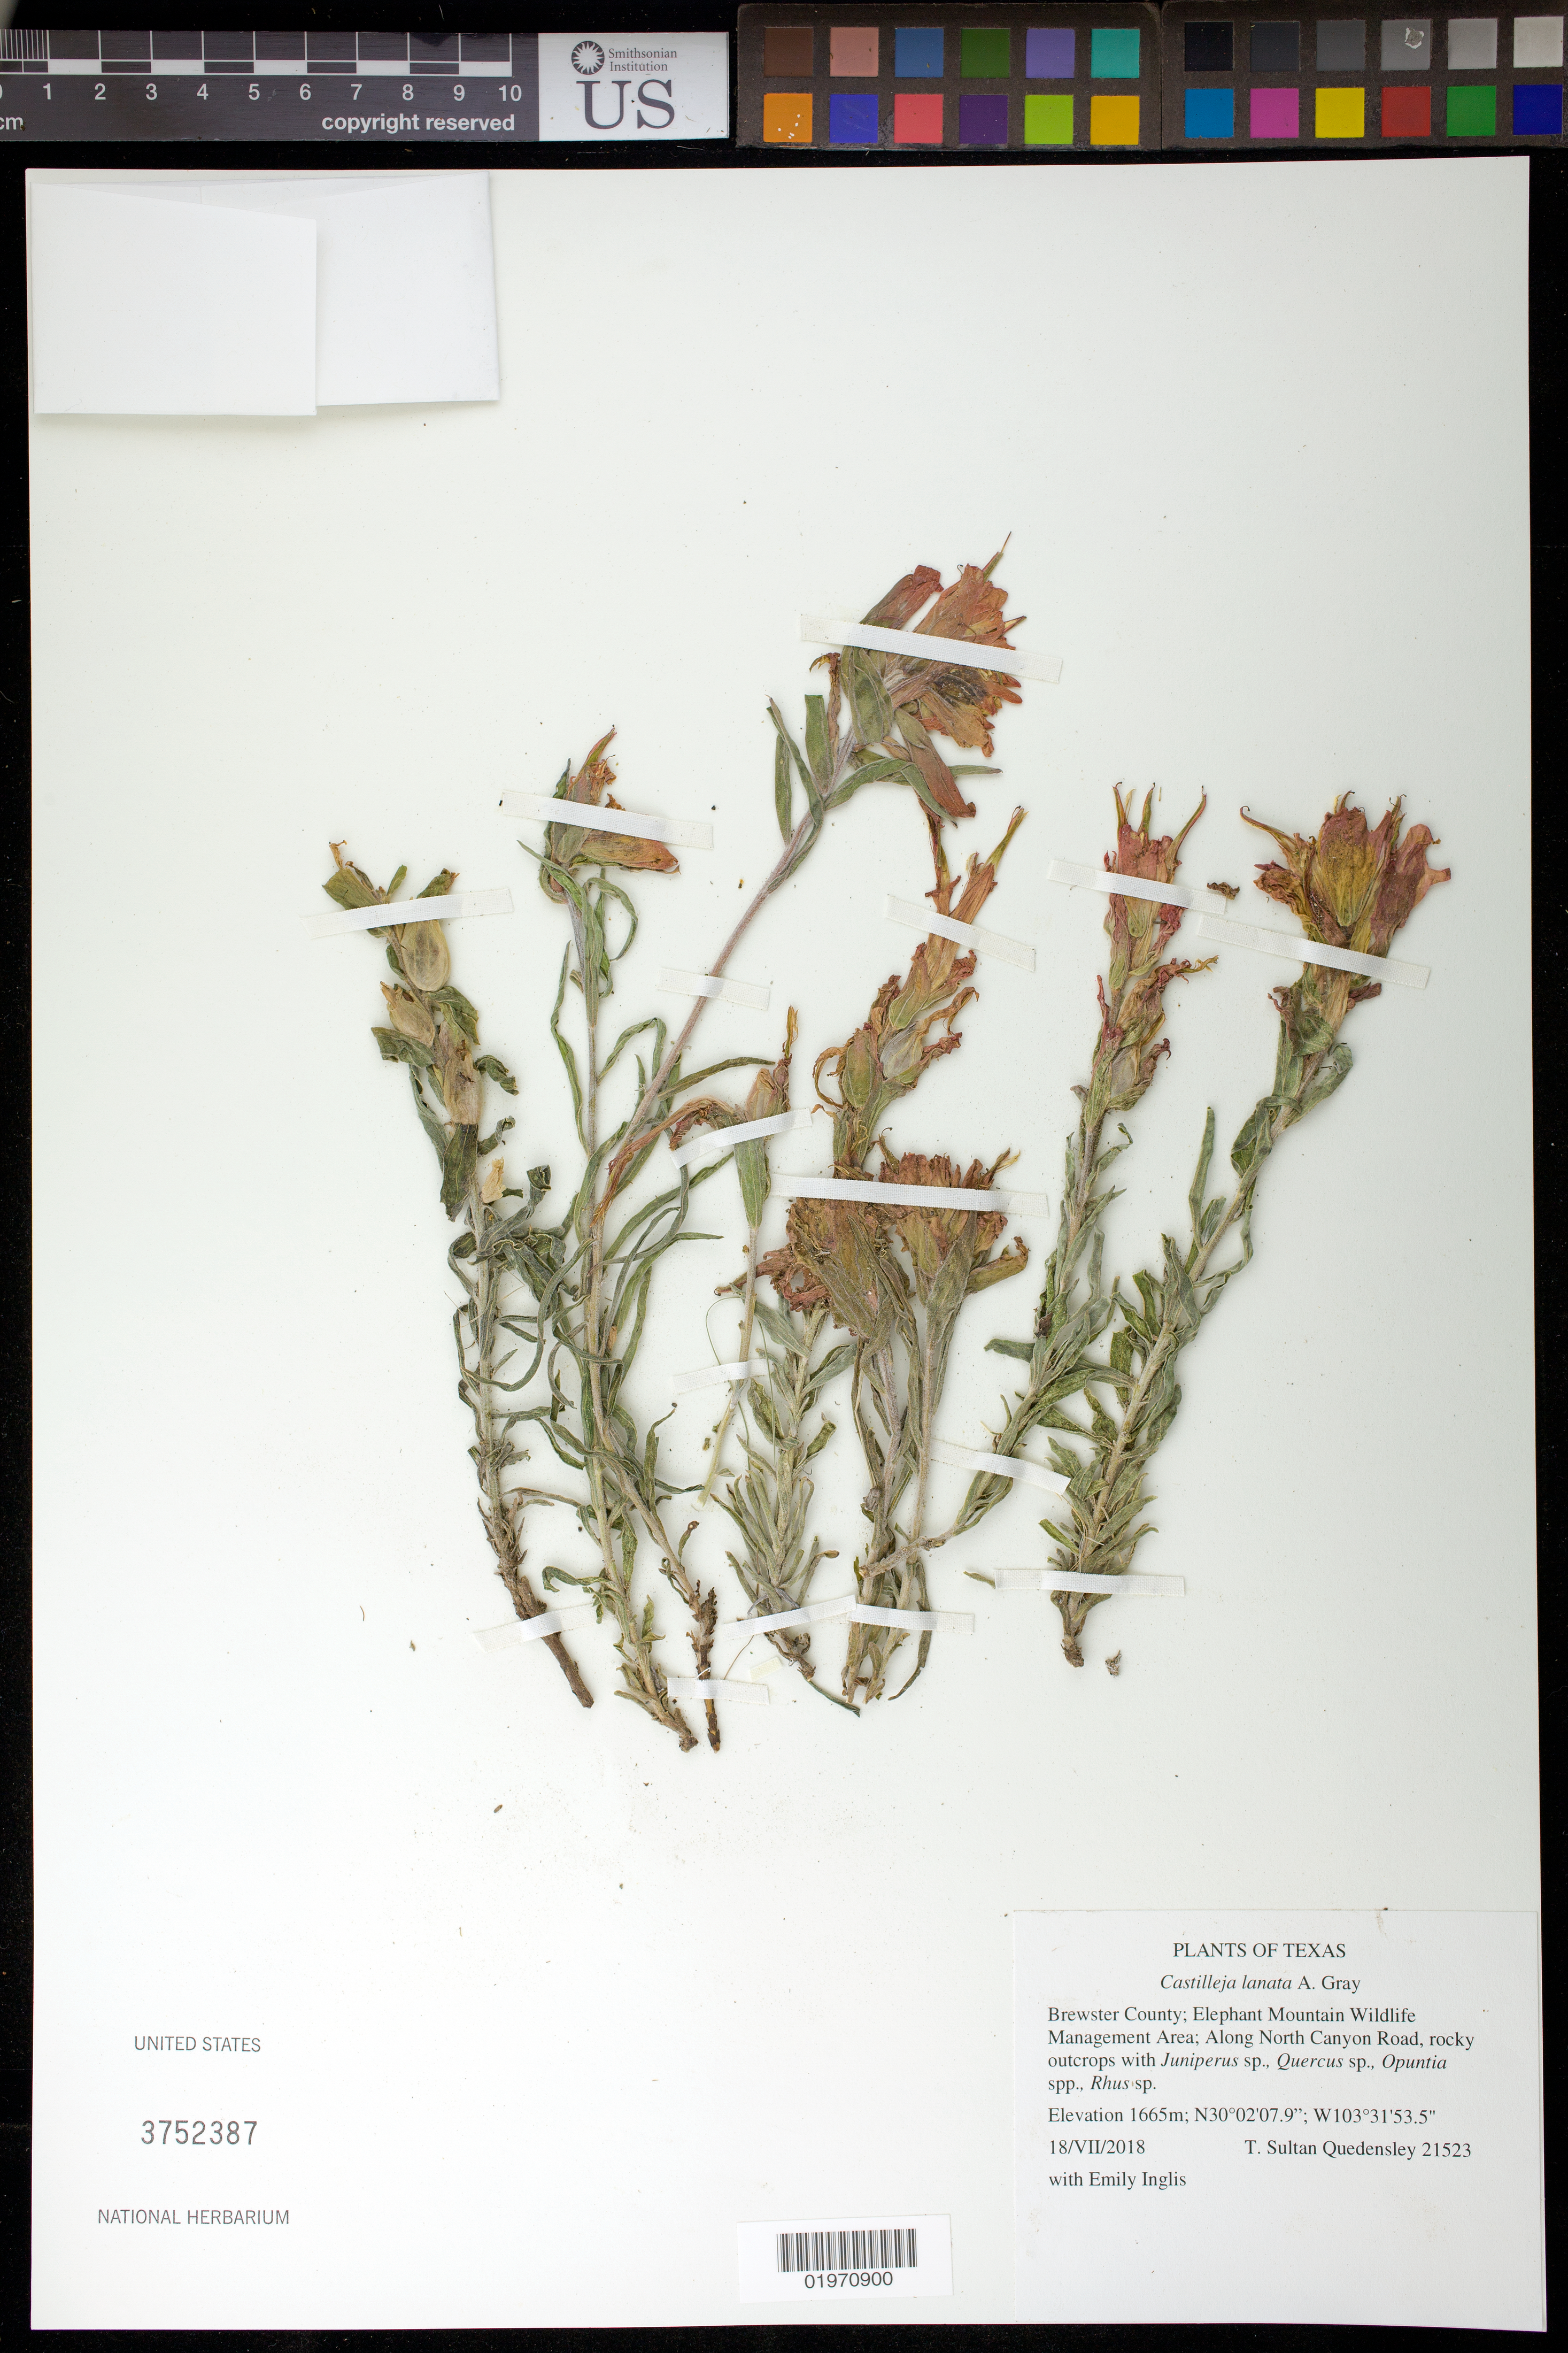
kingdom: Plantae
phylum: Tracheophyta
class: Magnoliopsida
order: Lamiales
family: Orobanchaceae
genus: Castilleja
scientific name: Castilleja lanata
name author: A. Gray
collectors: T. S. Quedensley & E. Inglis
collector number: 21523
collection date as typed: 18 Jul 2018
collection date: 2018-07-18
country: United States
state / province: Texas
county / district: Brewster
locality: Elephant Mountain Wildlife Management Area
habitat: Along North Canyon Road, rocky outcrops with Juniperus sp., Quercus sp., Opuntia spp., Rhus sp.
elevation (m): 1665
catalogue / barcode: US 3752387